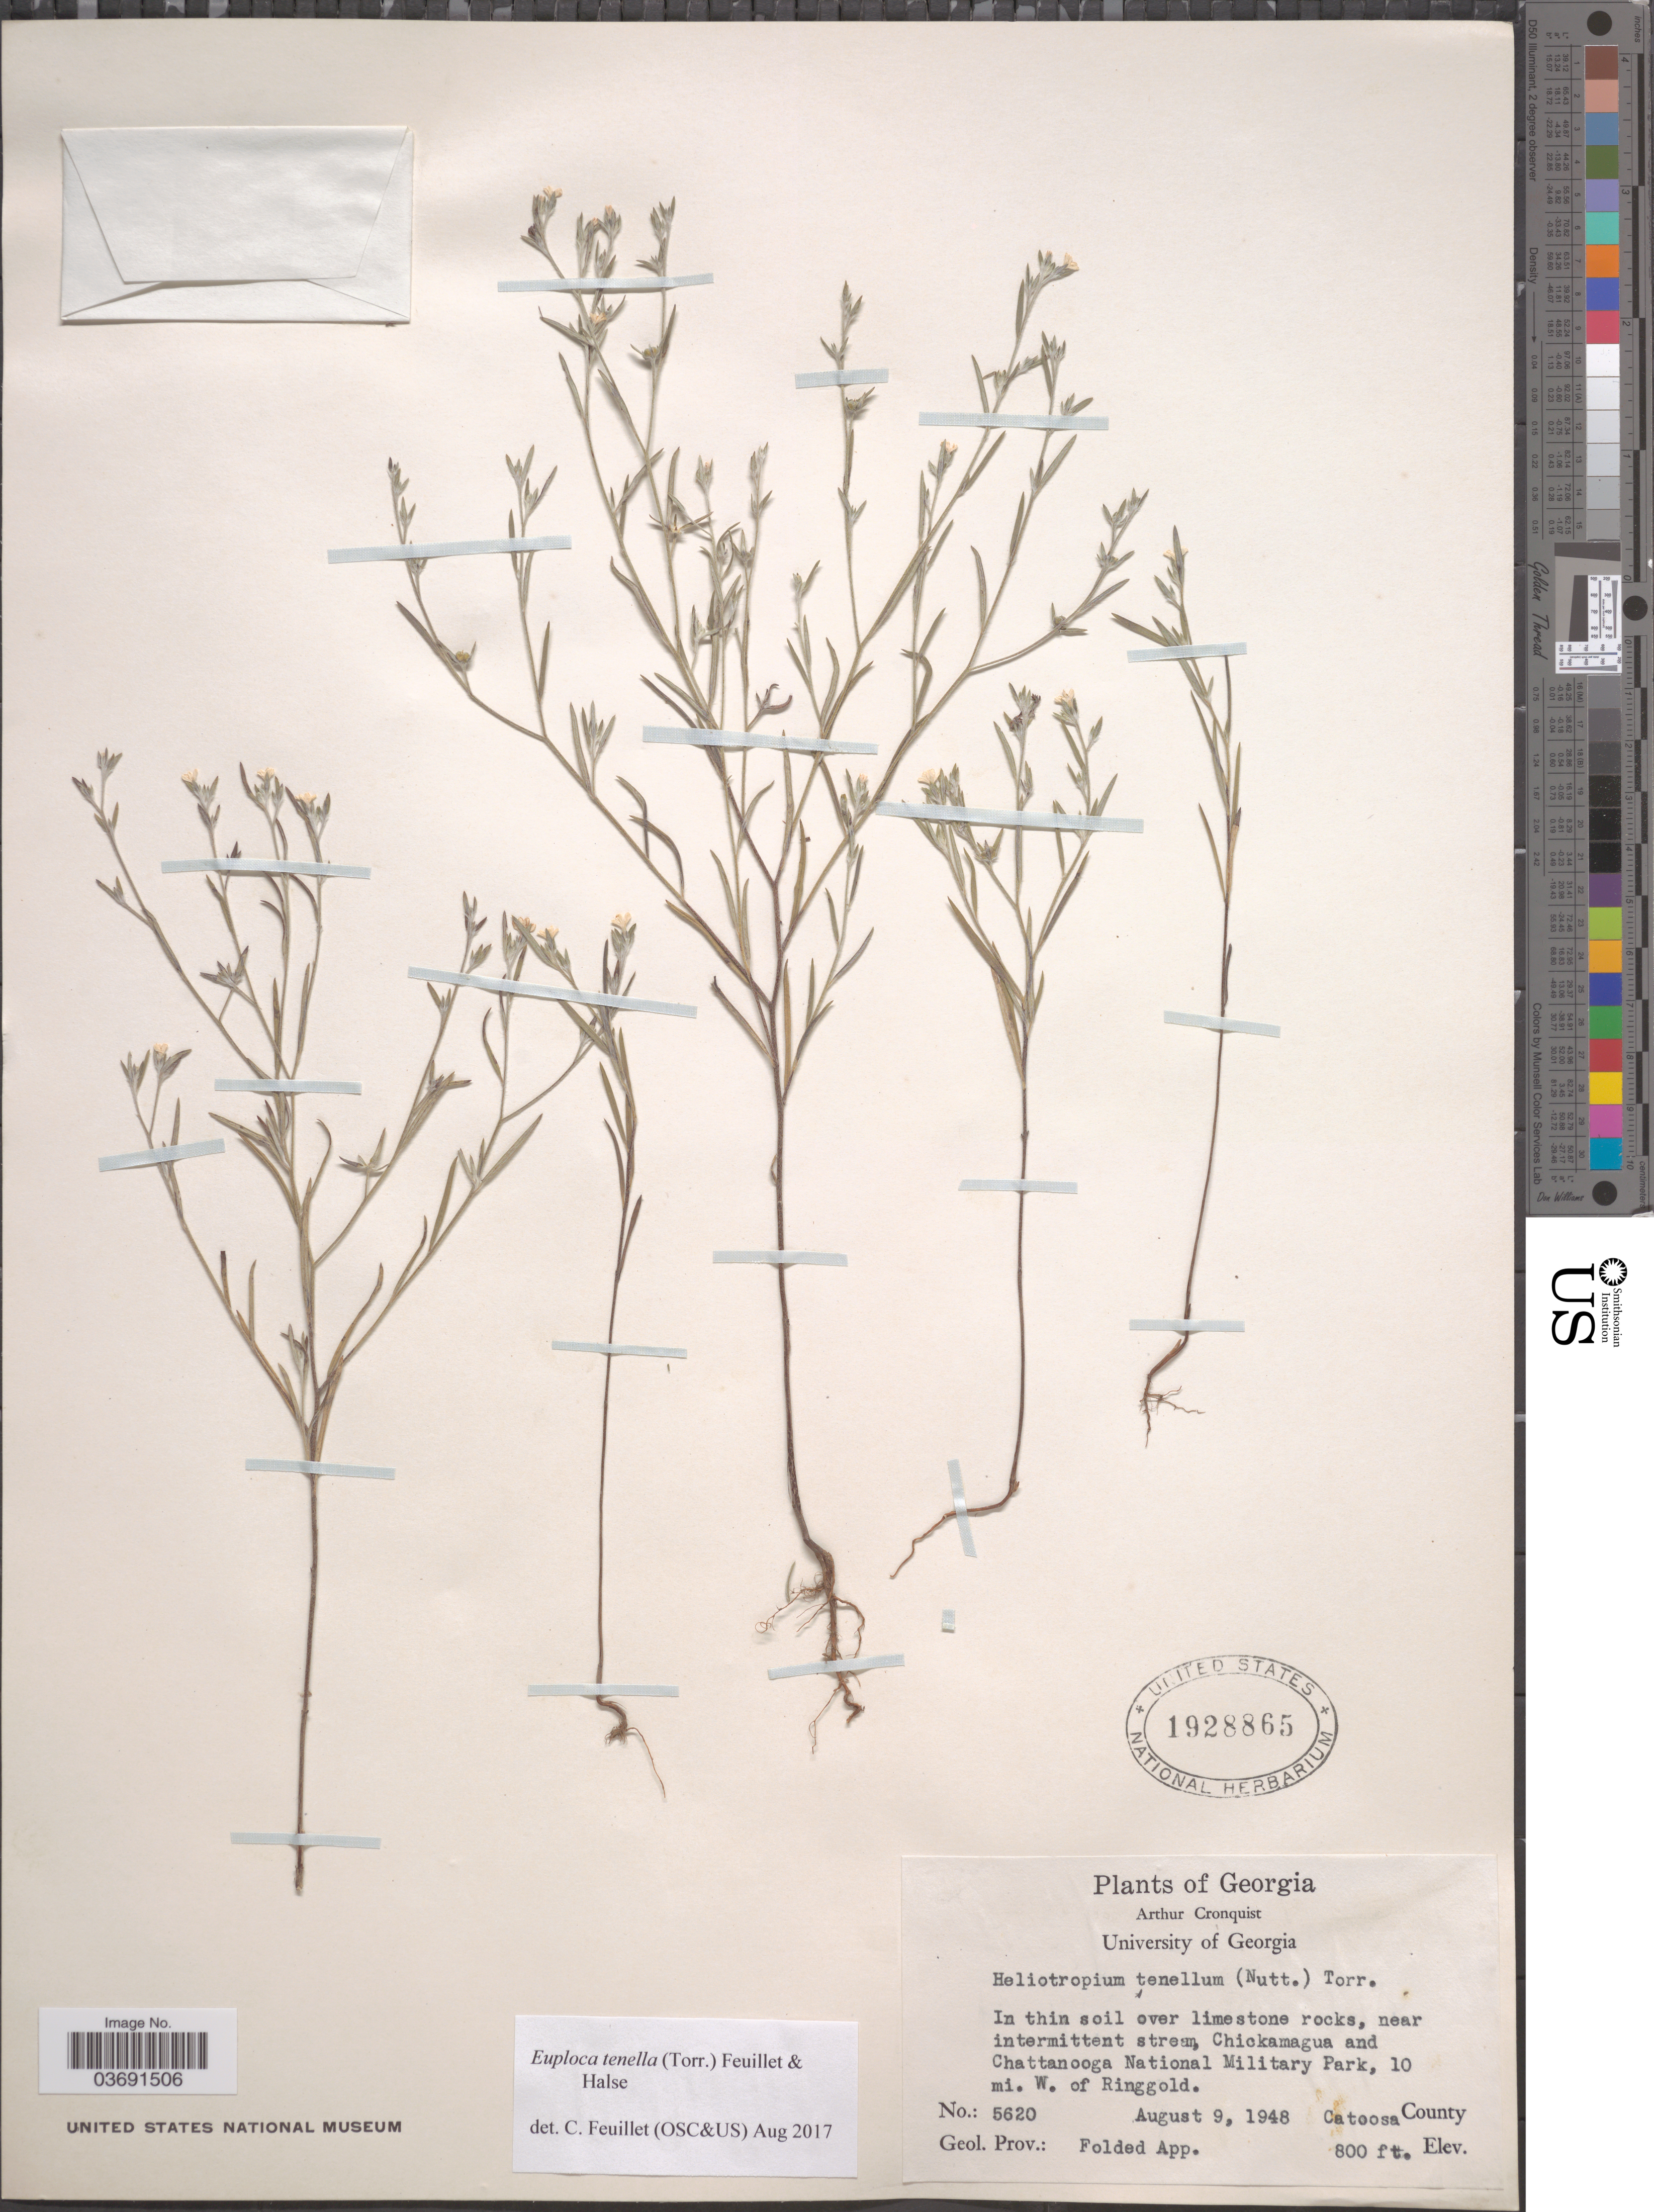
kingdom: Plantae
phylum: Tracheophyta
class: Magnoliopsida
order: Boraginales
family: Heliotropiaceae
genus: Euploca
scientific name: Euploca tenella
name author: (Torr.) Feuillet & Halse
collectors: A. J. Cronquist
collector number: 5620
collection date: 1948-08-09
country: United States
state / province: Georgia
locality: Near intermittent stream, Chickamagua and Chattanooga National Military Park, 10 mi. W. of Ringgold. Catoosa County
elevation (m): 244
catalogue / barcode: US 1928865